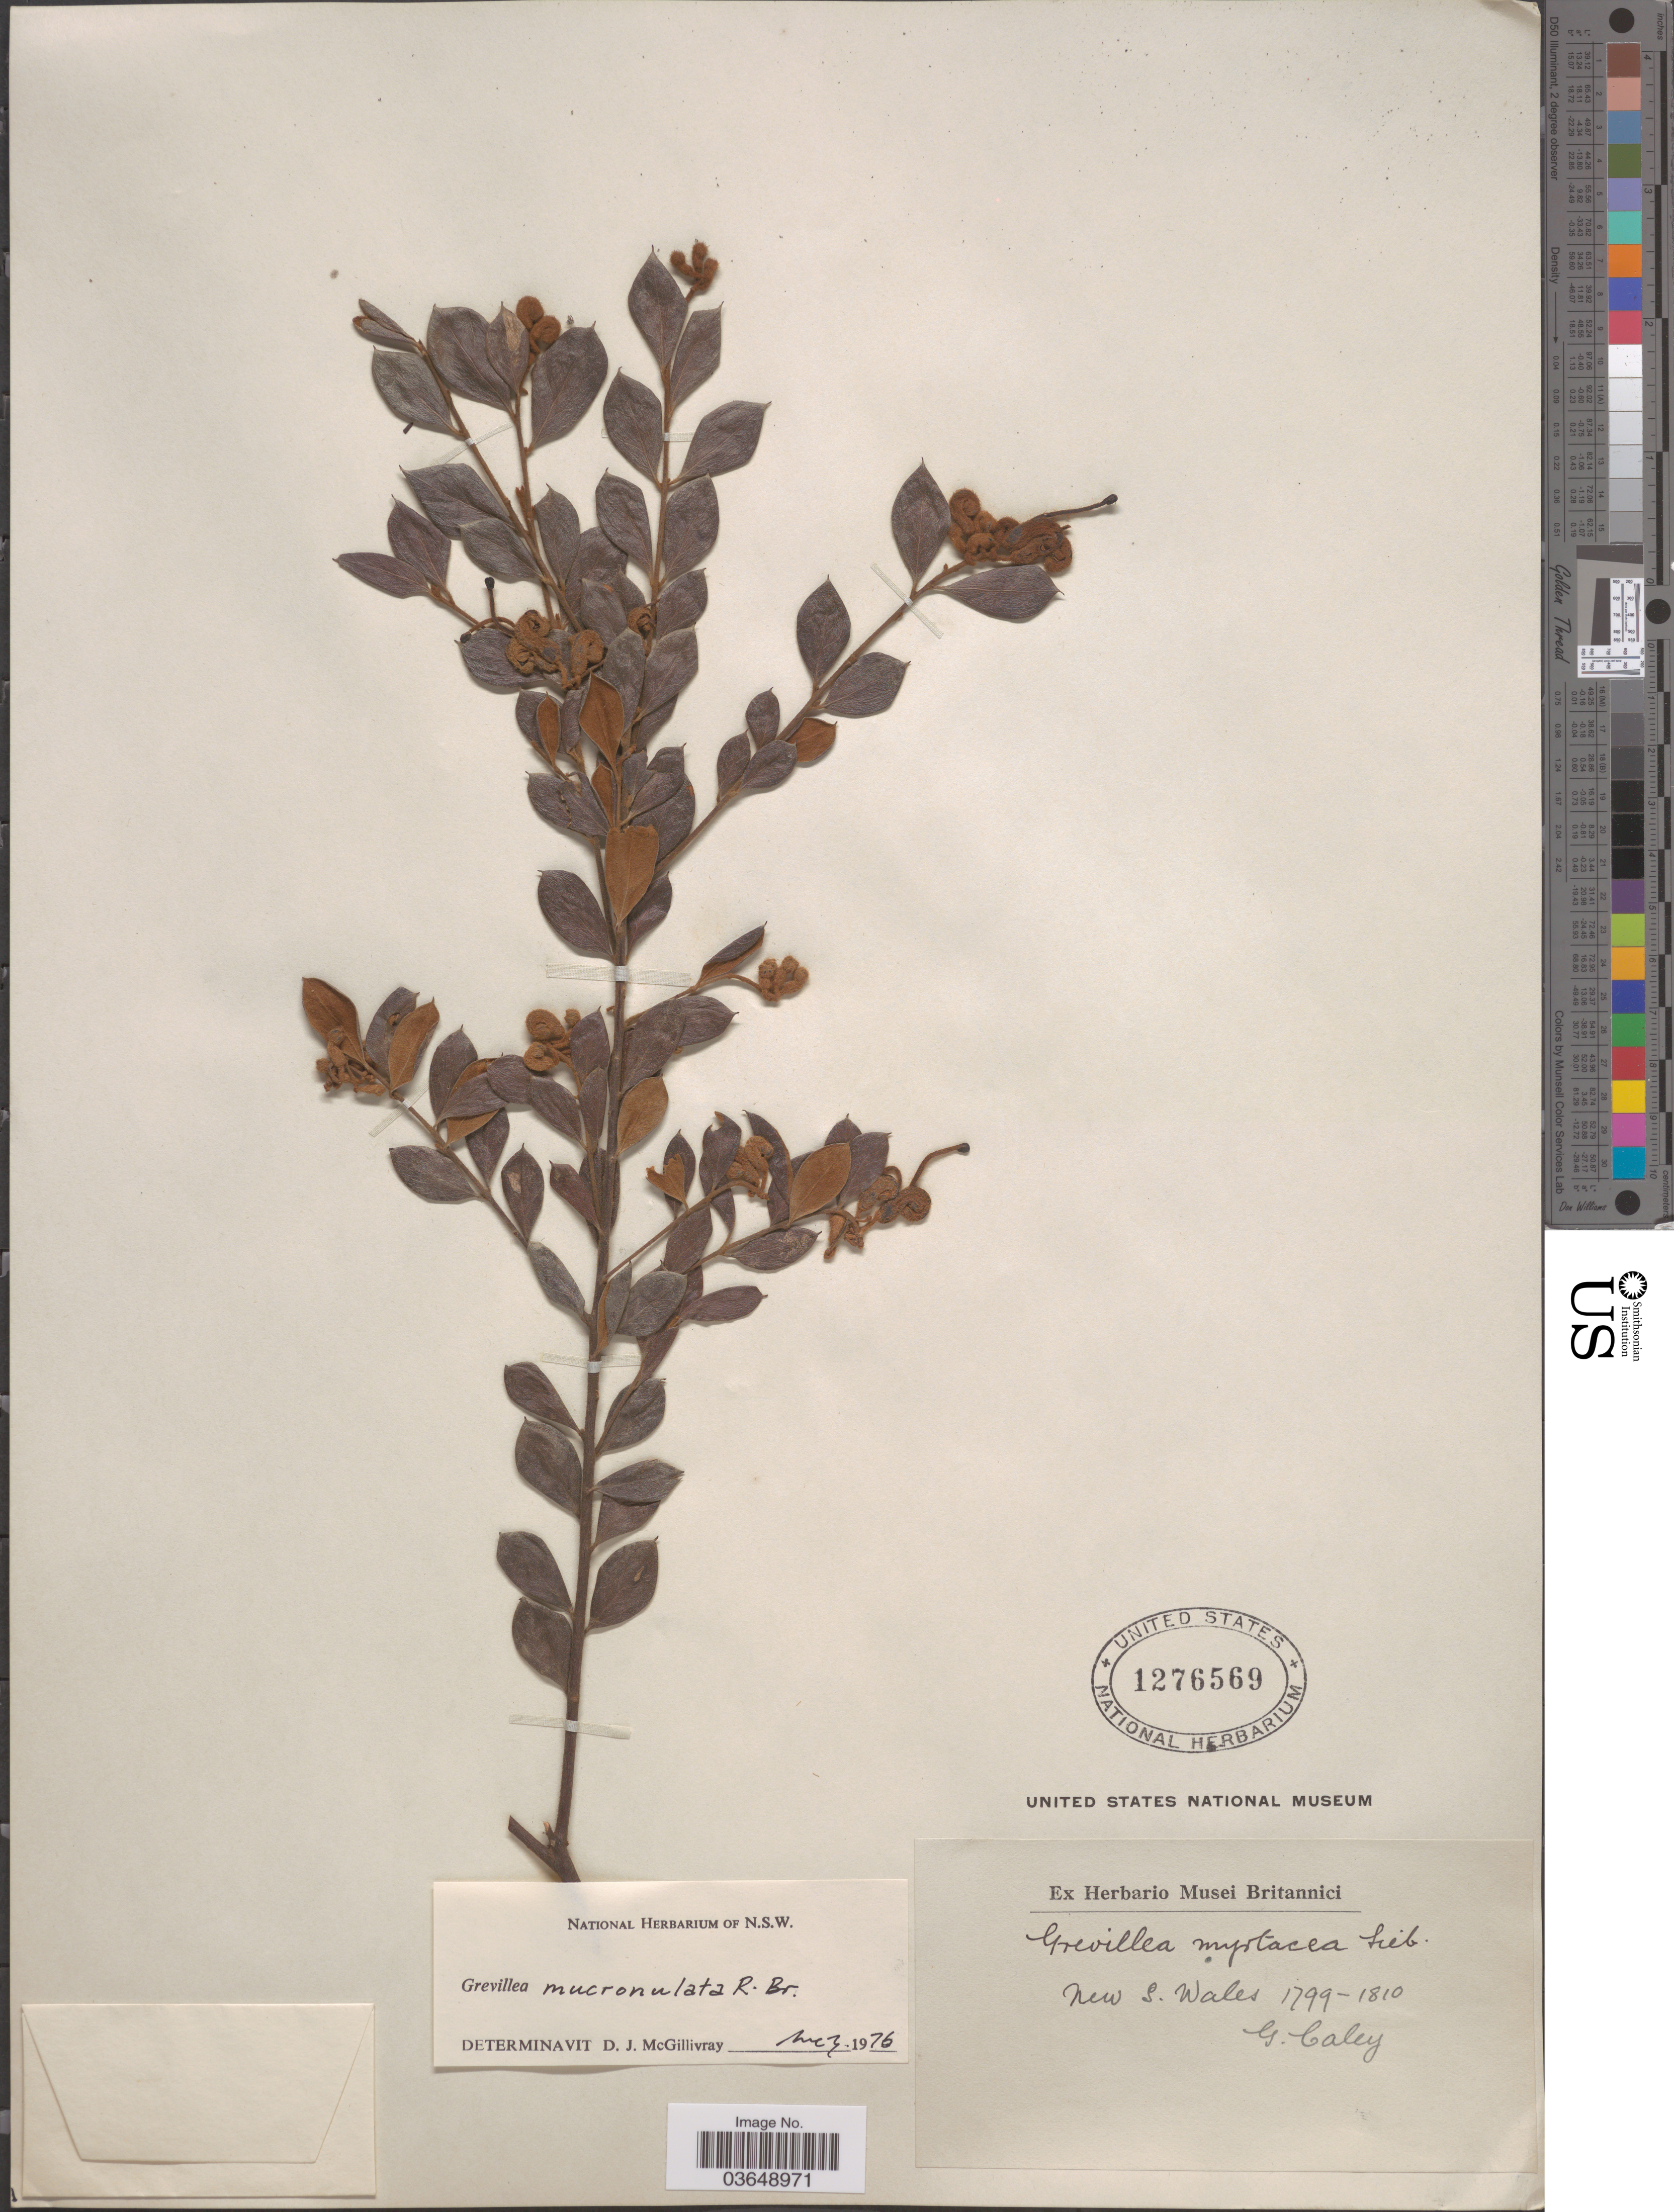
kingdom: Plantae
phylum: Tracheophyta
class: Magnoliopsida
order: Proteales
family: Proteaceae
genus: Grevillea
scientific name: Grevillea mucronulata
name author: R. Br.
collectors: G. Caley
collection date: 1799/1810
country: Australia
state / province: New South Wales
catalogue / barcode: US 1276569